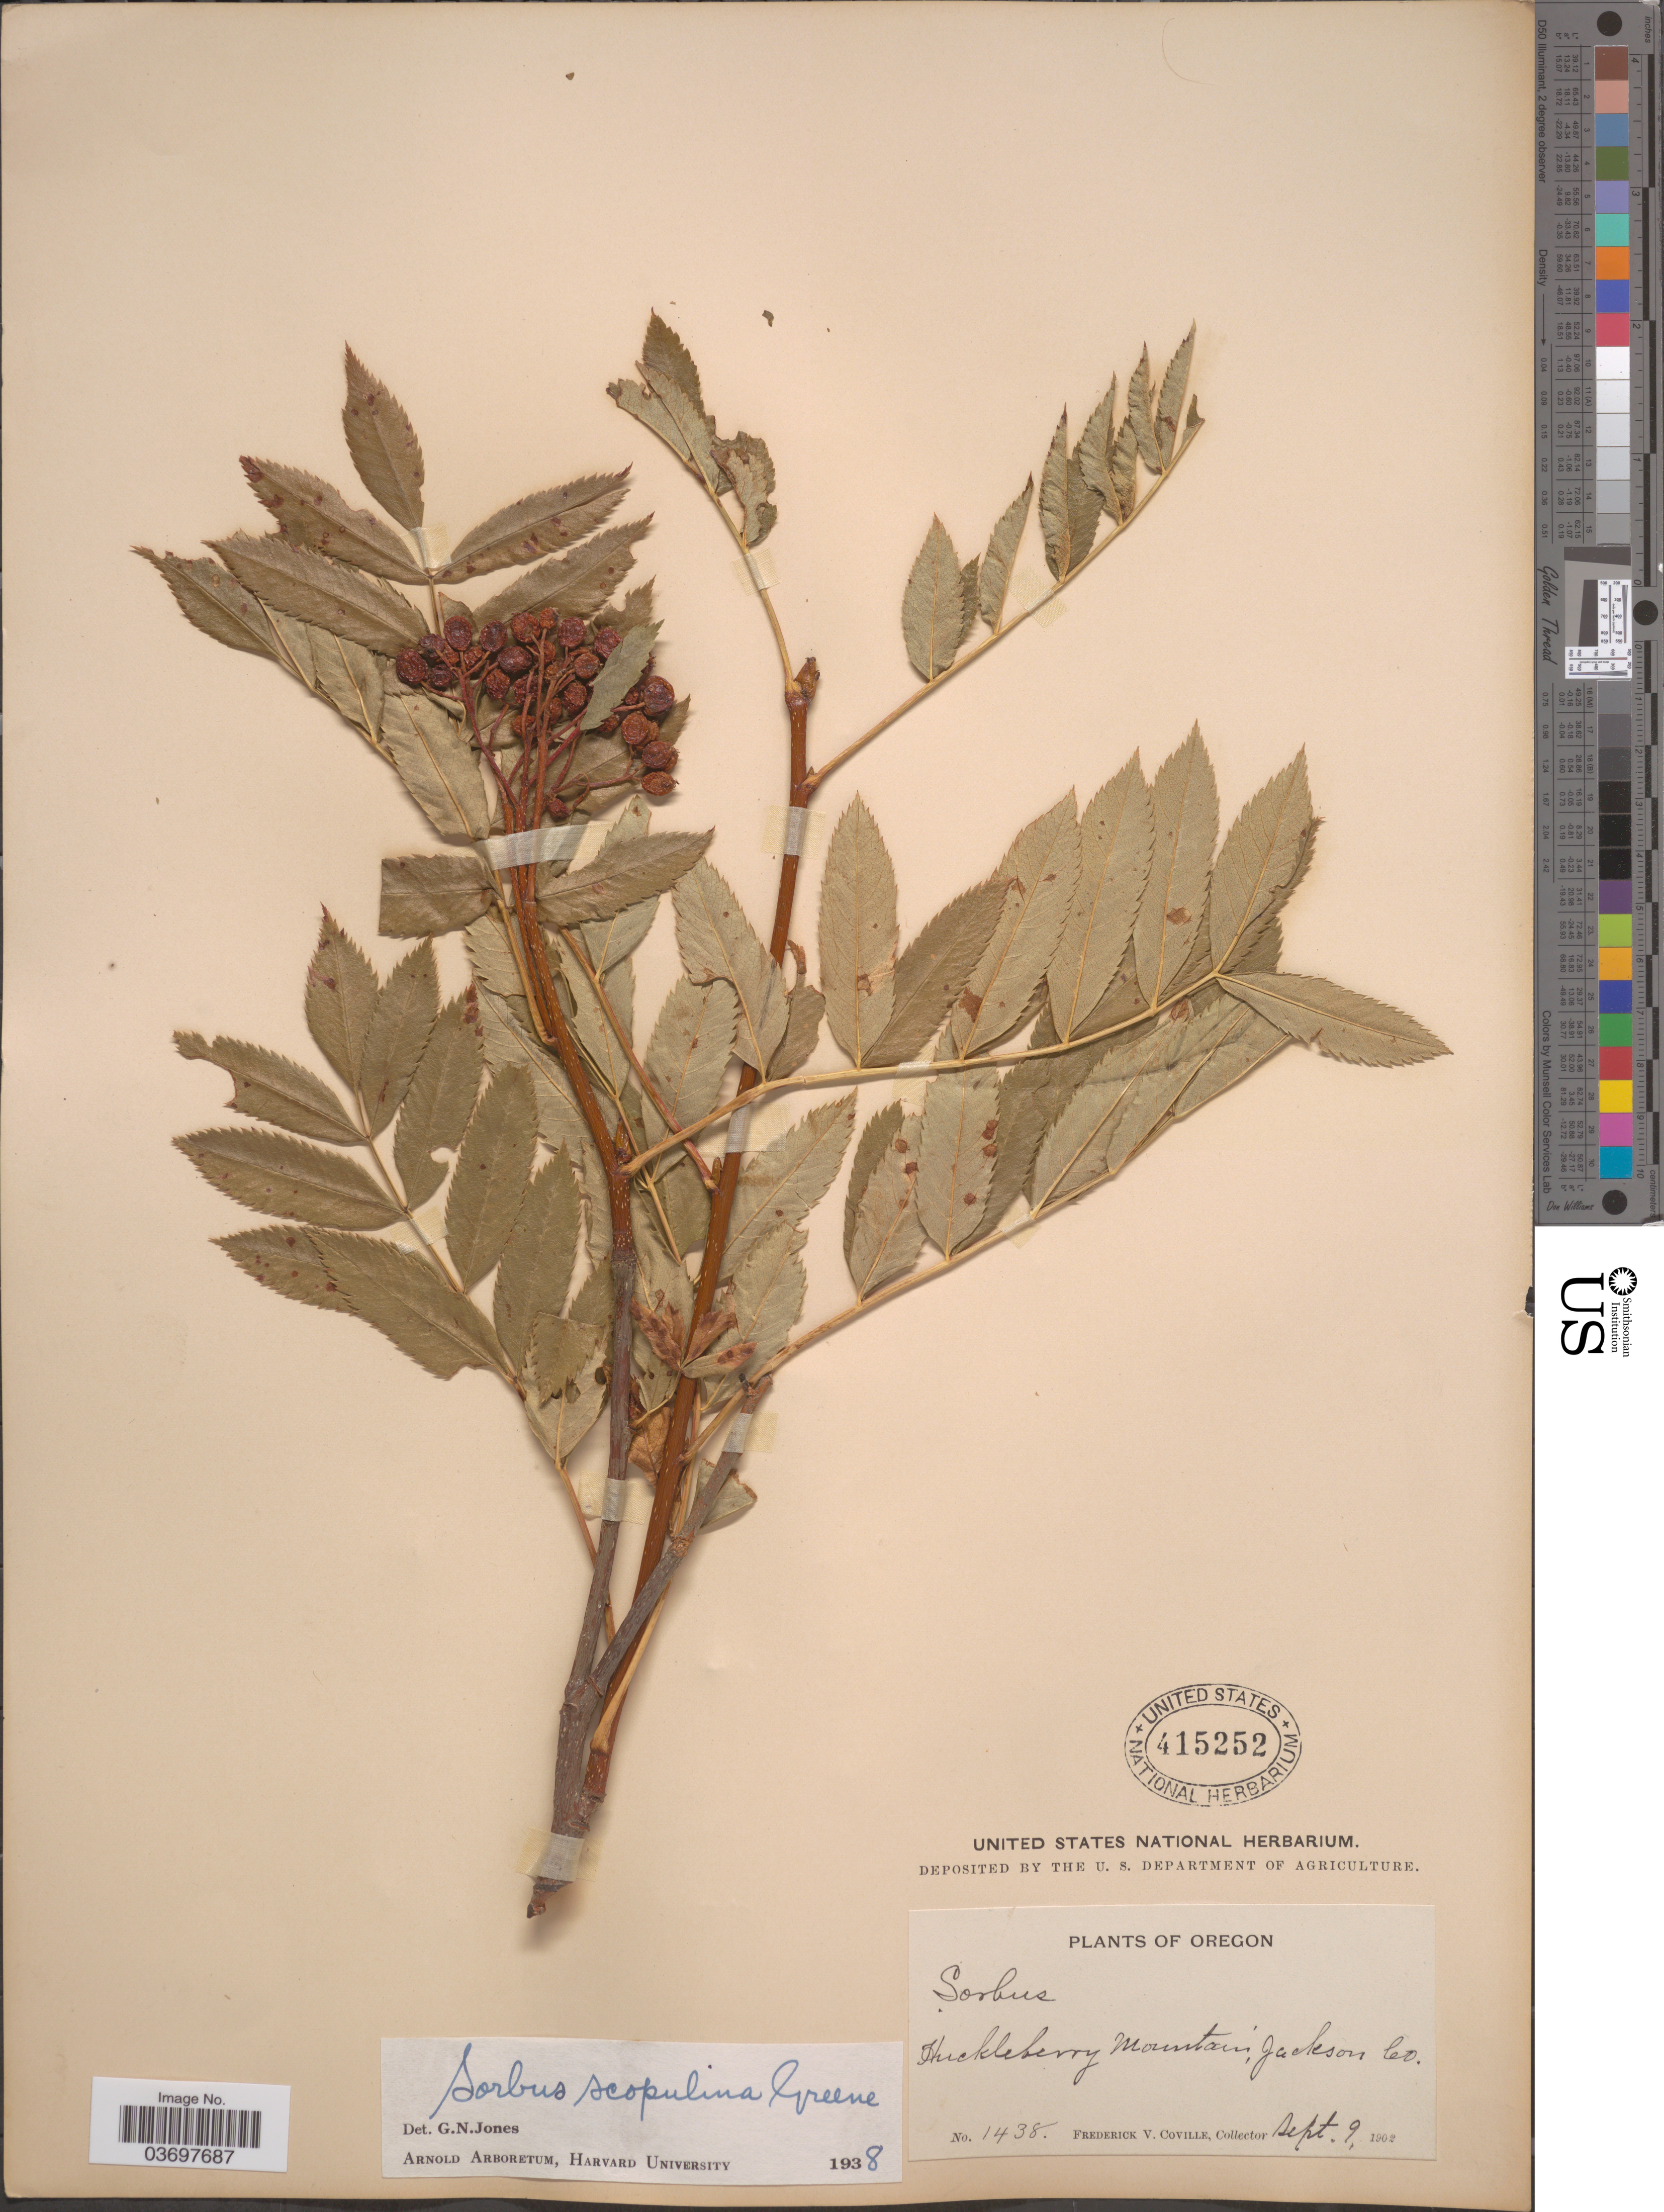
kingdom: Plantae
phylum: Tracheophyta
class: Magnoliopsida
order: Rosales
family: Rosaceae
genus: Sorbus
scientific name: Sorbus scopulina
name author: Greene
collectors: F. V. Coville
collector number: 1438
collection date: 1902-09-09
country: United States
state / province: Oregon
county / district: Jackson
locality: Huckleberry Mountain, Jackson Co.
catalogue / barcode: US 415252